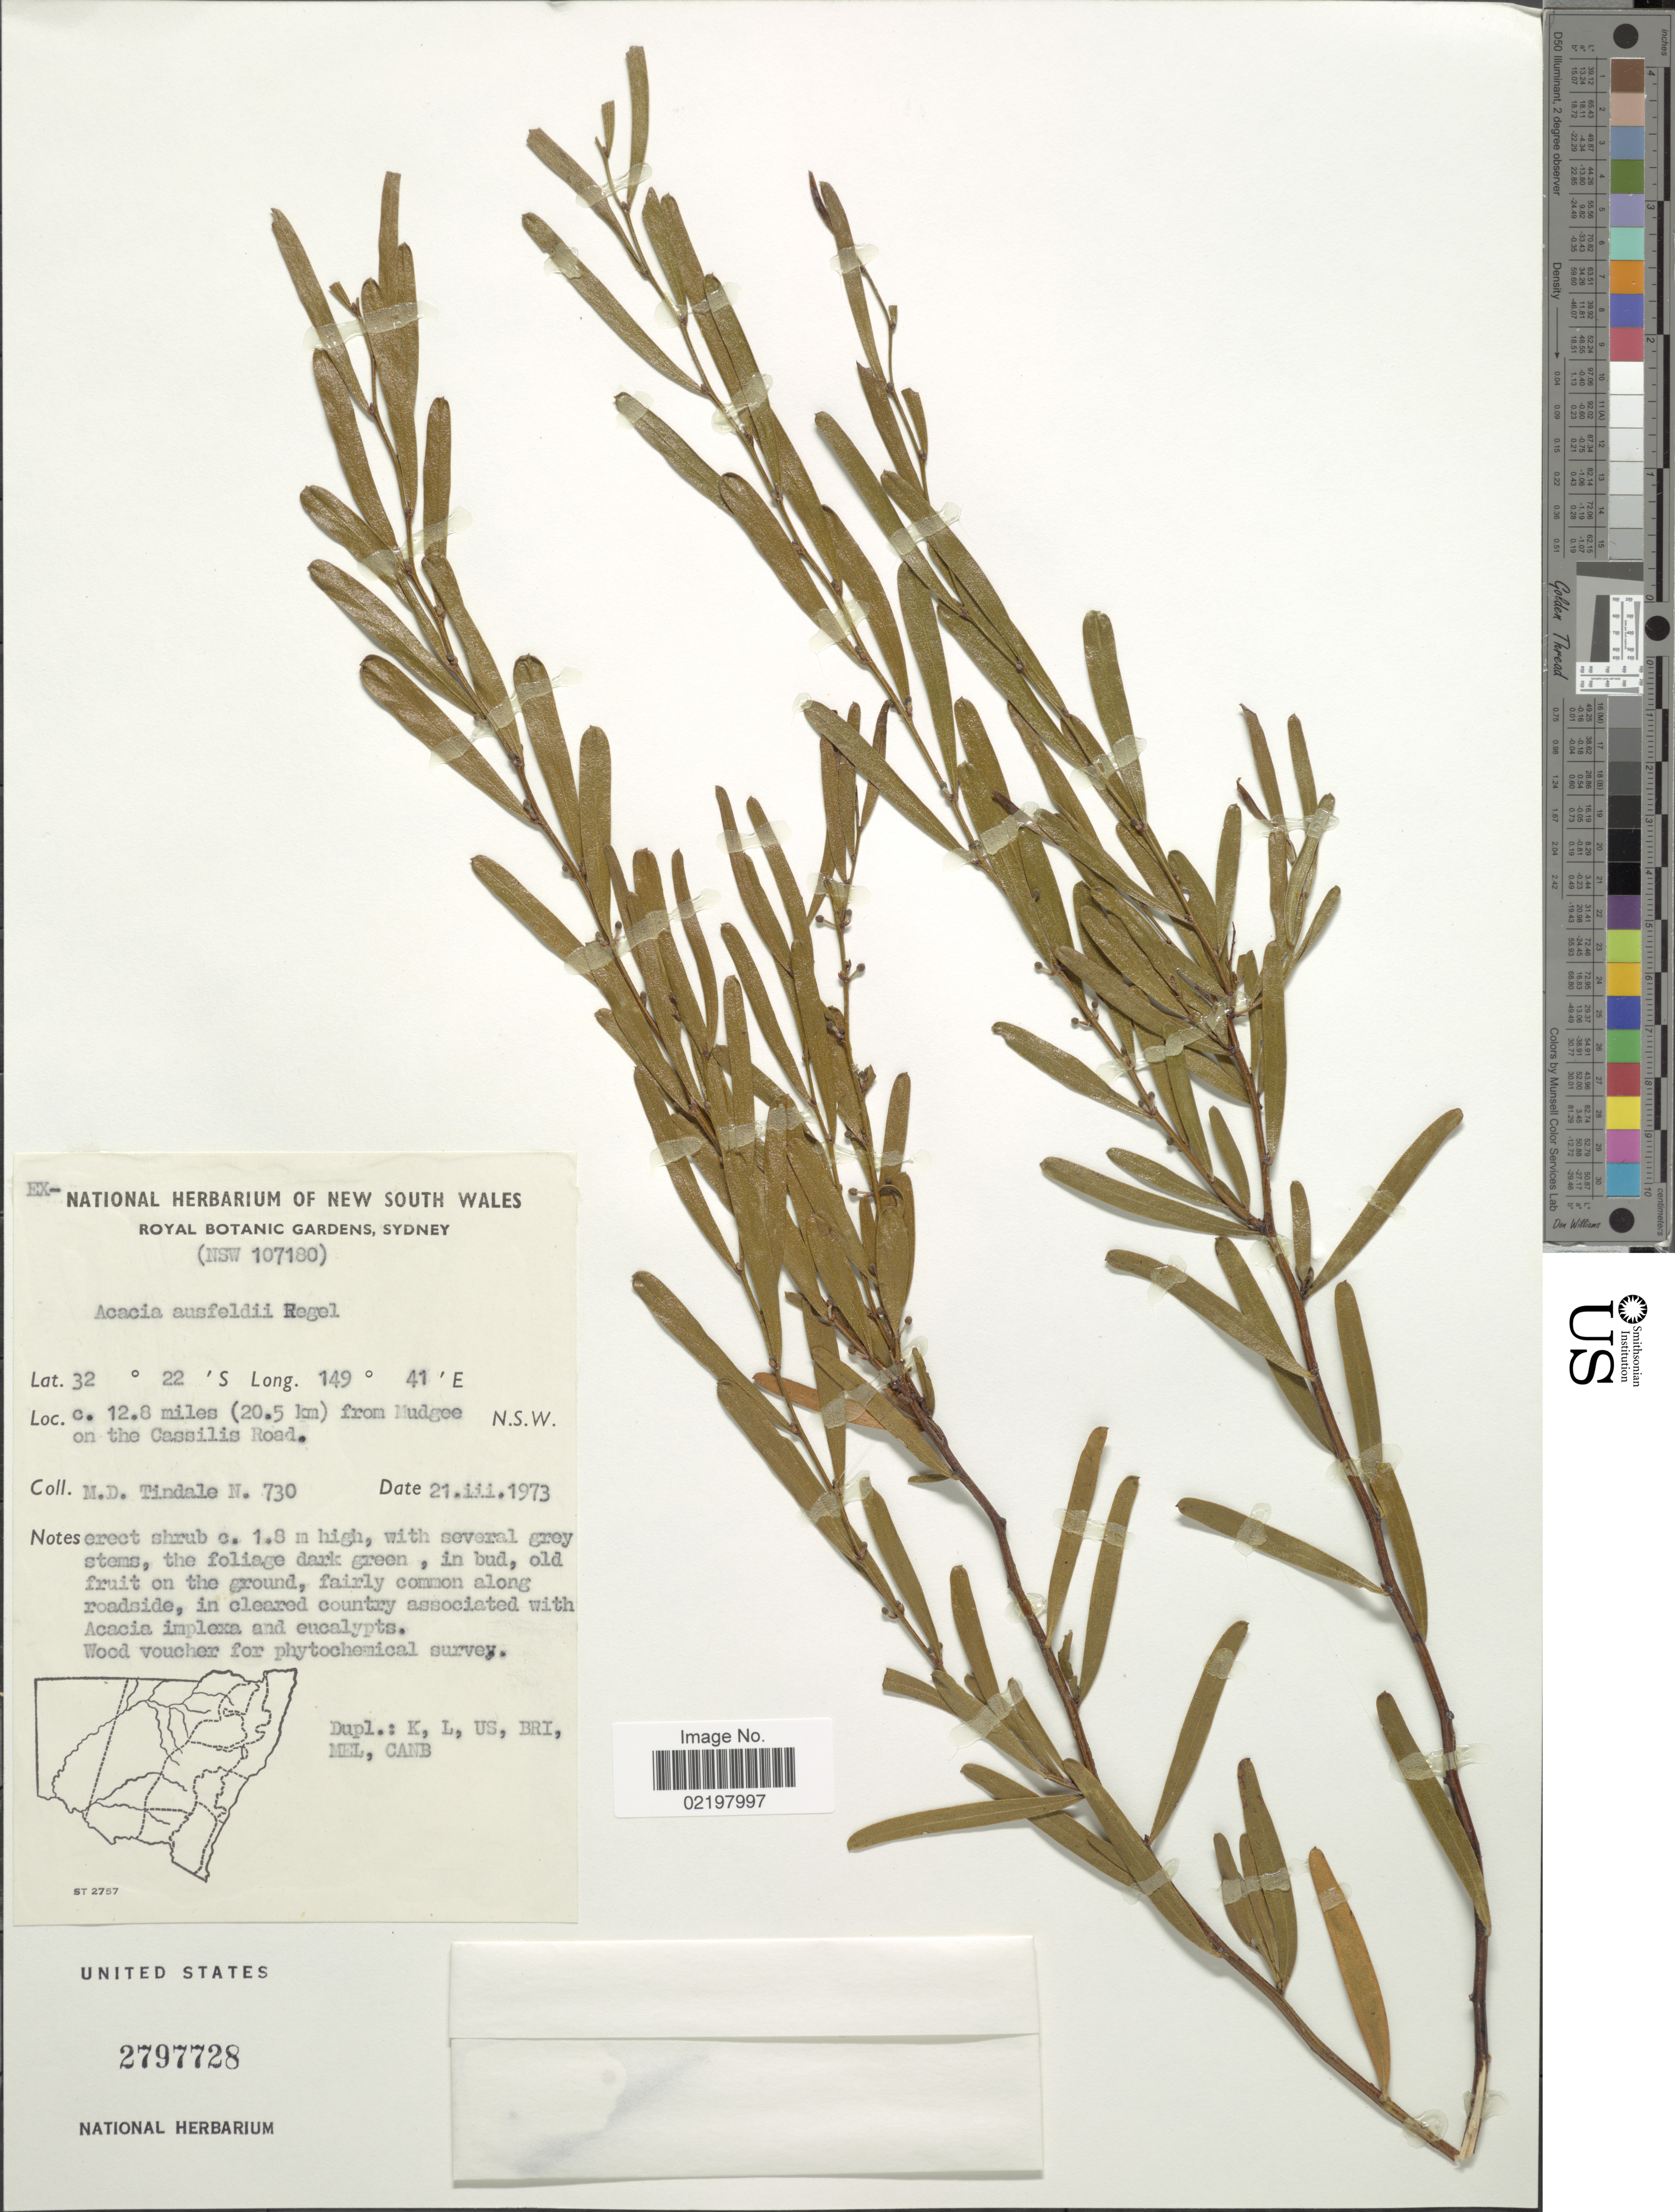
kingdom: Plantae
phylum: Tracheophyta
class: Magnoliopsida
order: Fabales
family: Fabaceae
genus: Acacia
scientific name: Acacia ausfeldii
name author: Regel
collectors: M. D. Tindale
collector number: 730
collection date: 1973-03-21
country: Australia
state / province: New South Wales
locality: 12.8 miles (20.5 km) from Mudgee on the Cassilis Road, N.S.W.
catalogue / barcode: US 2797728